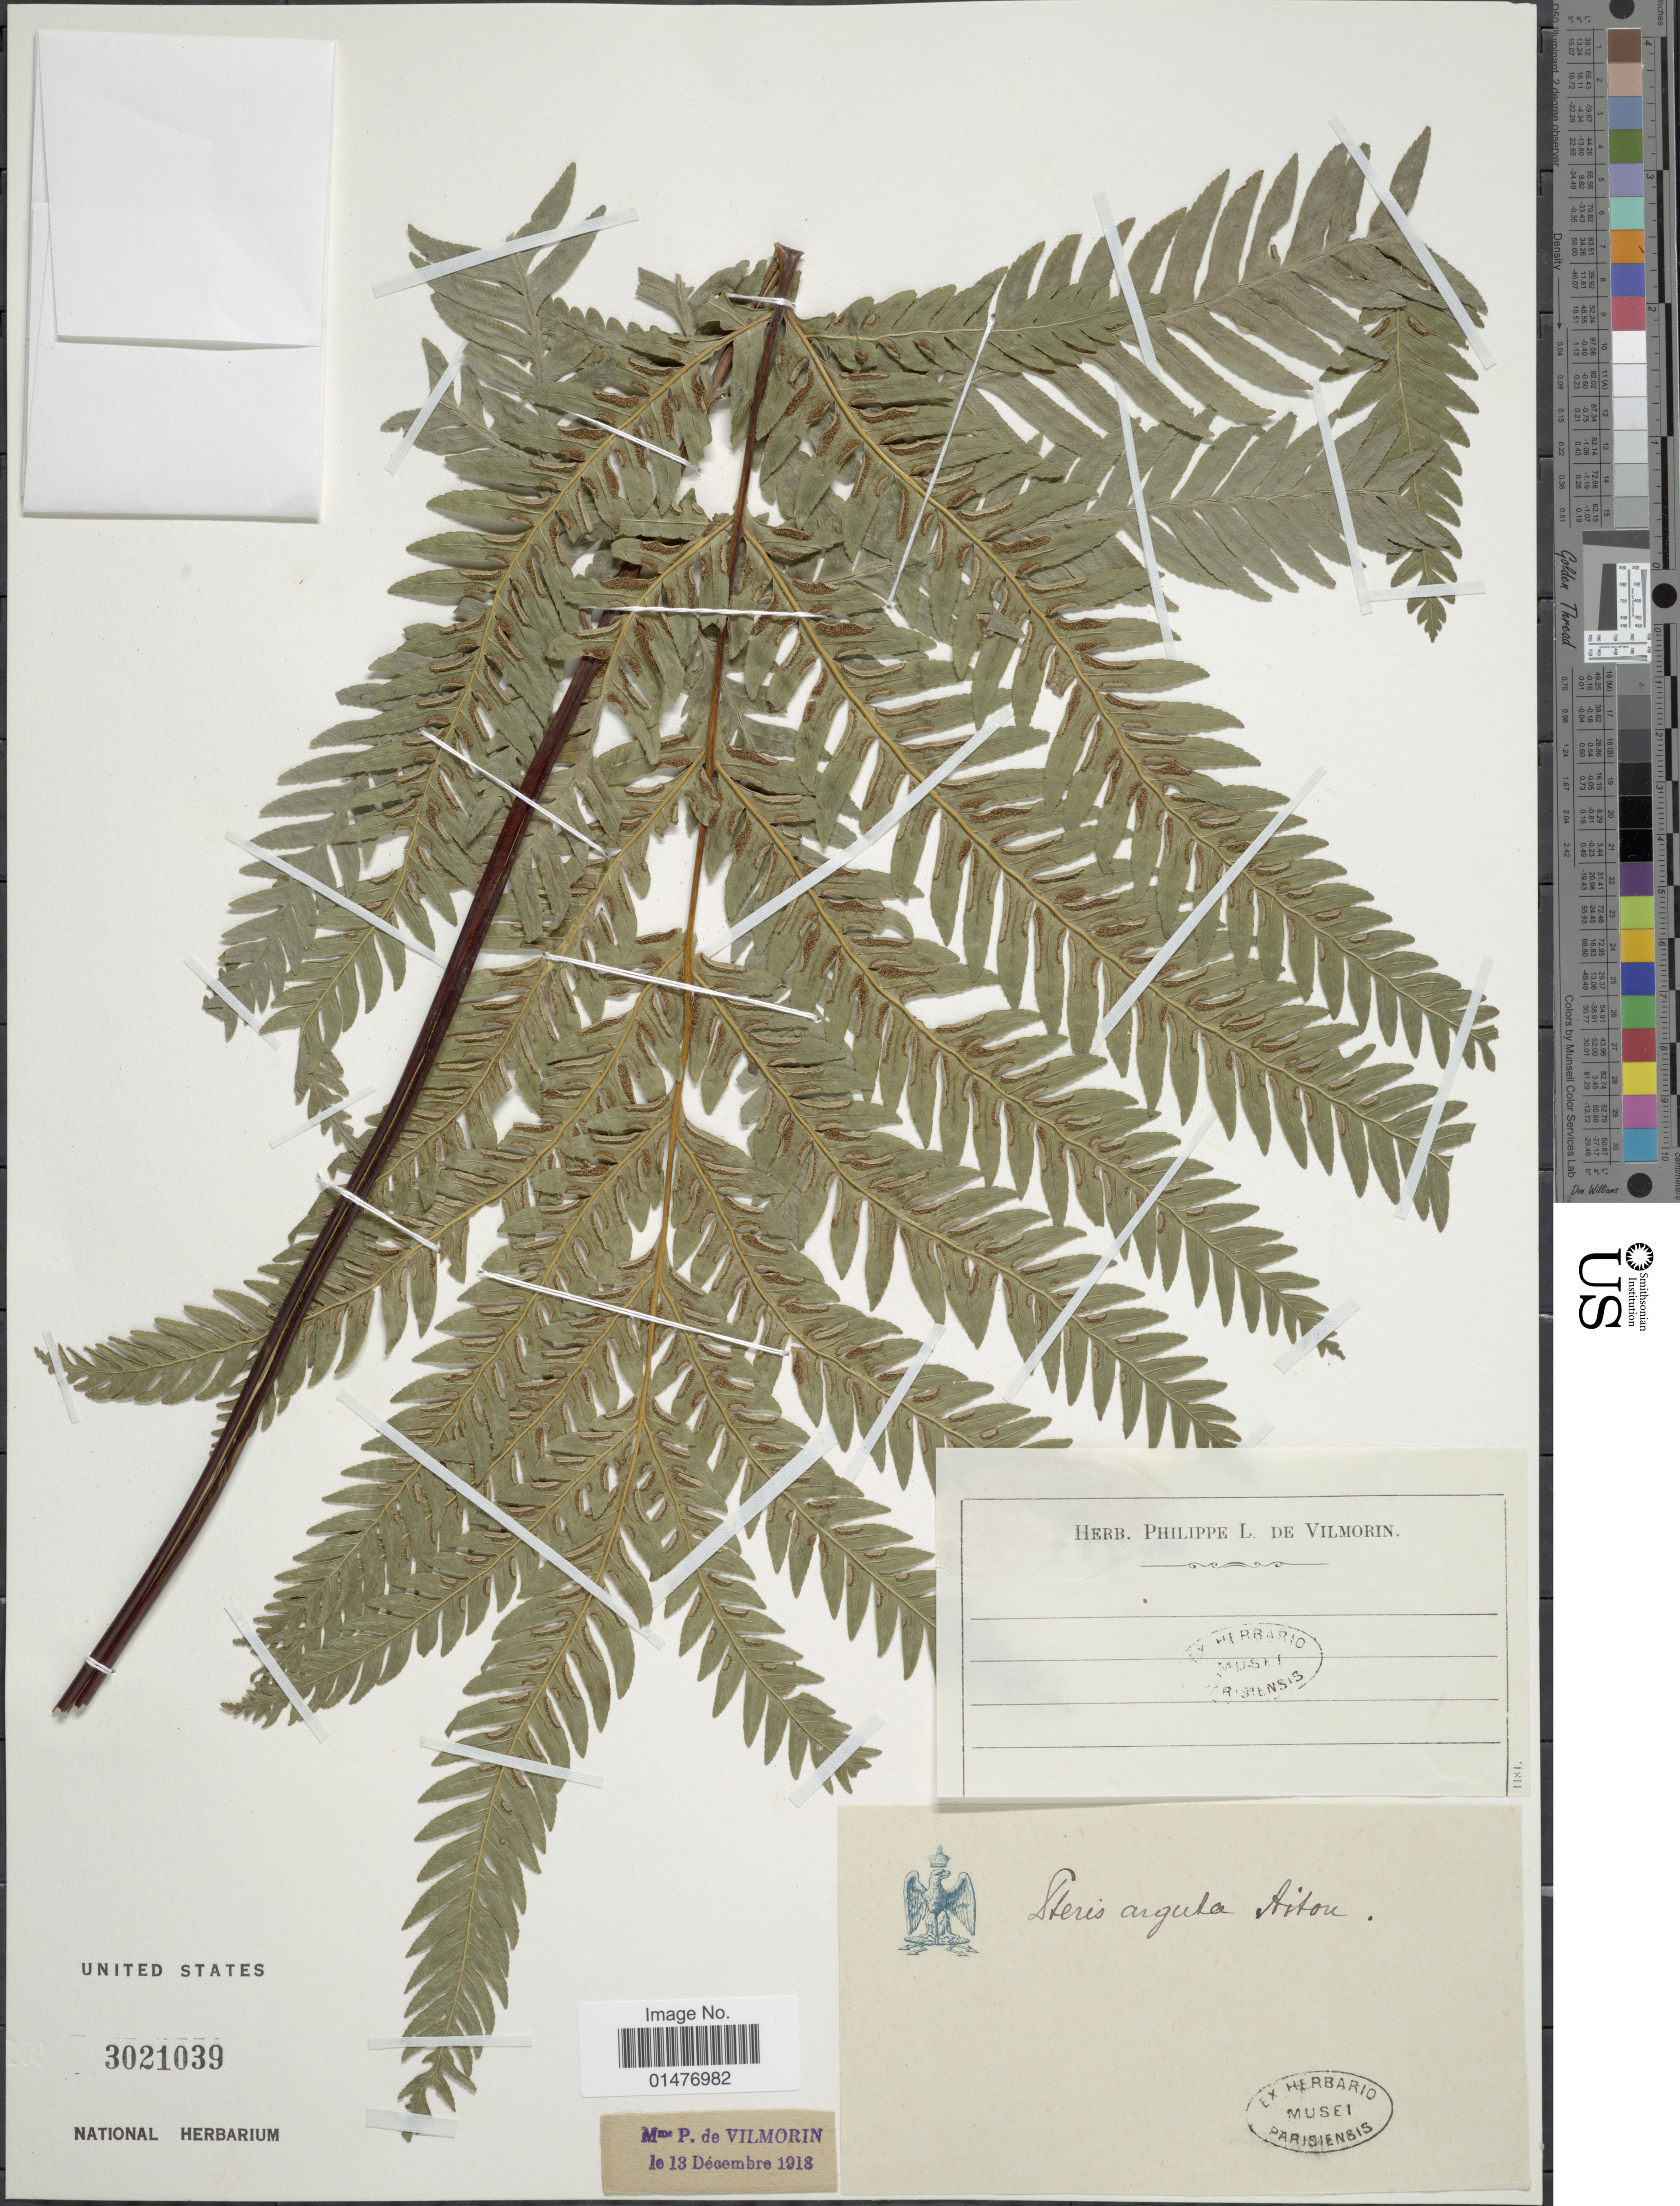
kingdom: Plantae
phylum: Tracheophyta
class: Polypodiopsida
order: Polypodiales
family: Pteridaceae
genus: Pteris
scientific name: Pteris arguta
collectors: ex herb. Phillipe L. de Vilmorin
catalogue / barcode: US 3021039